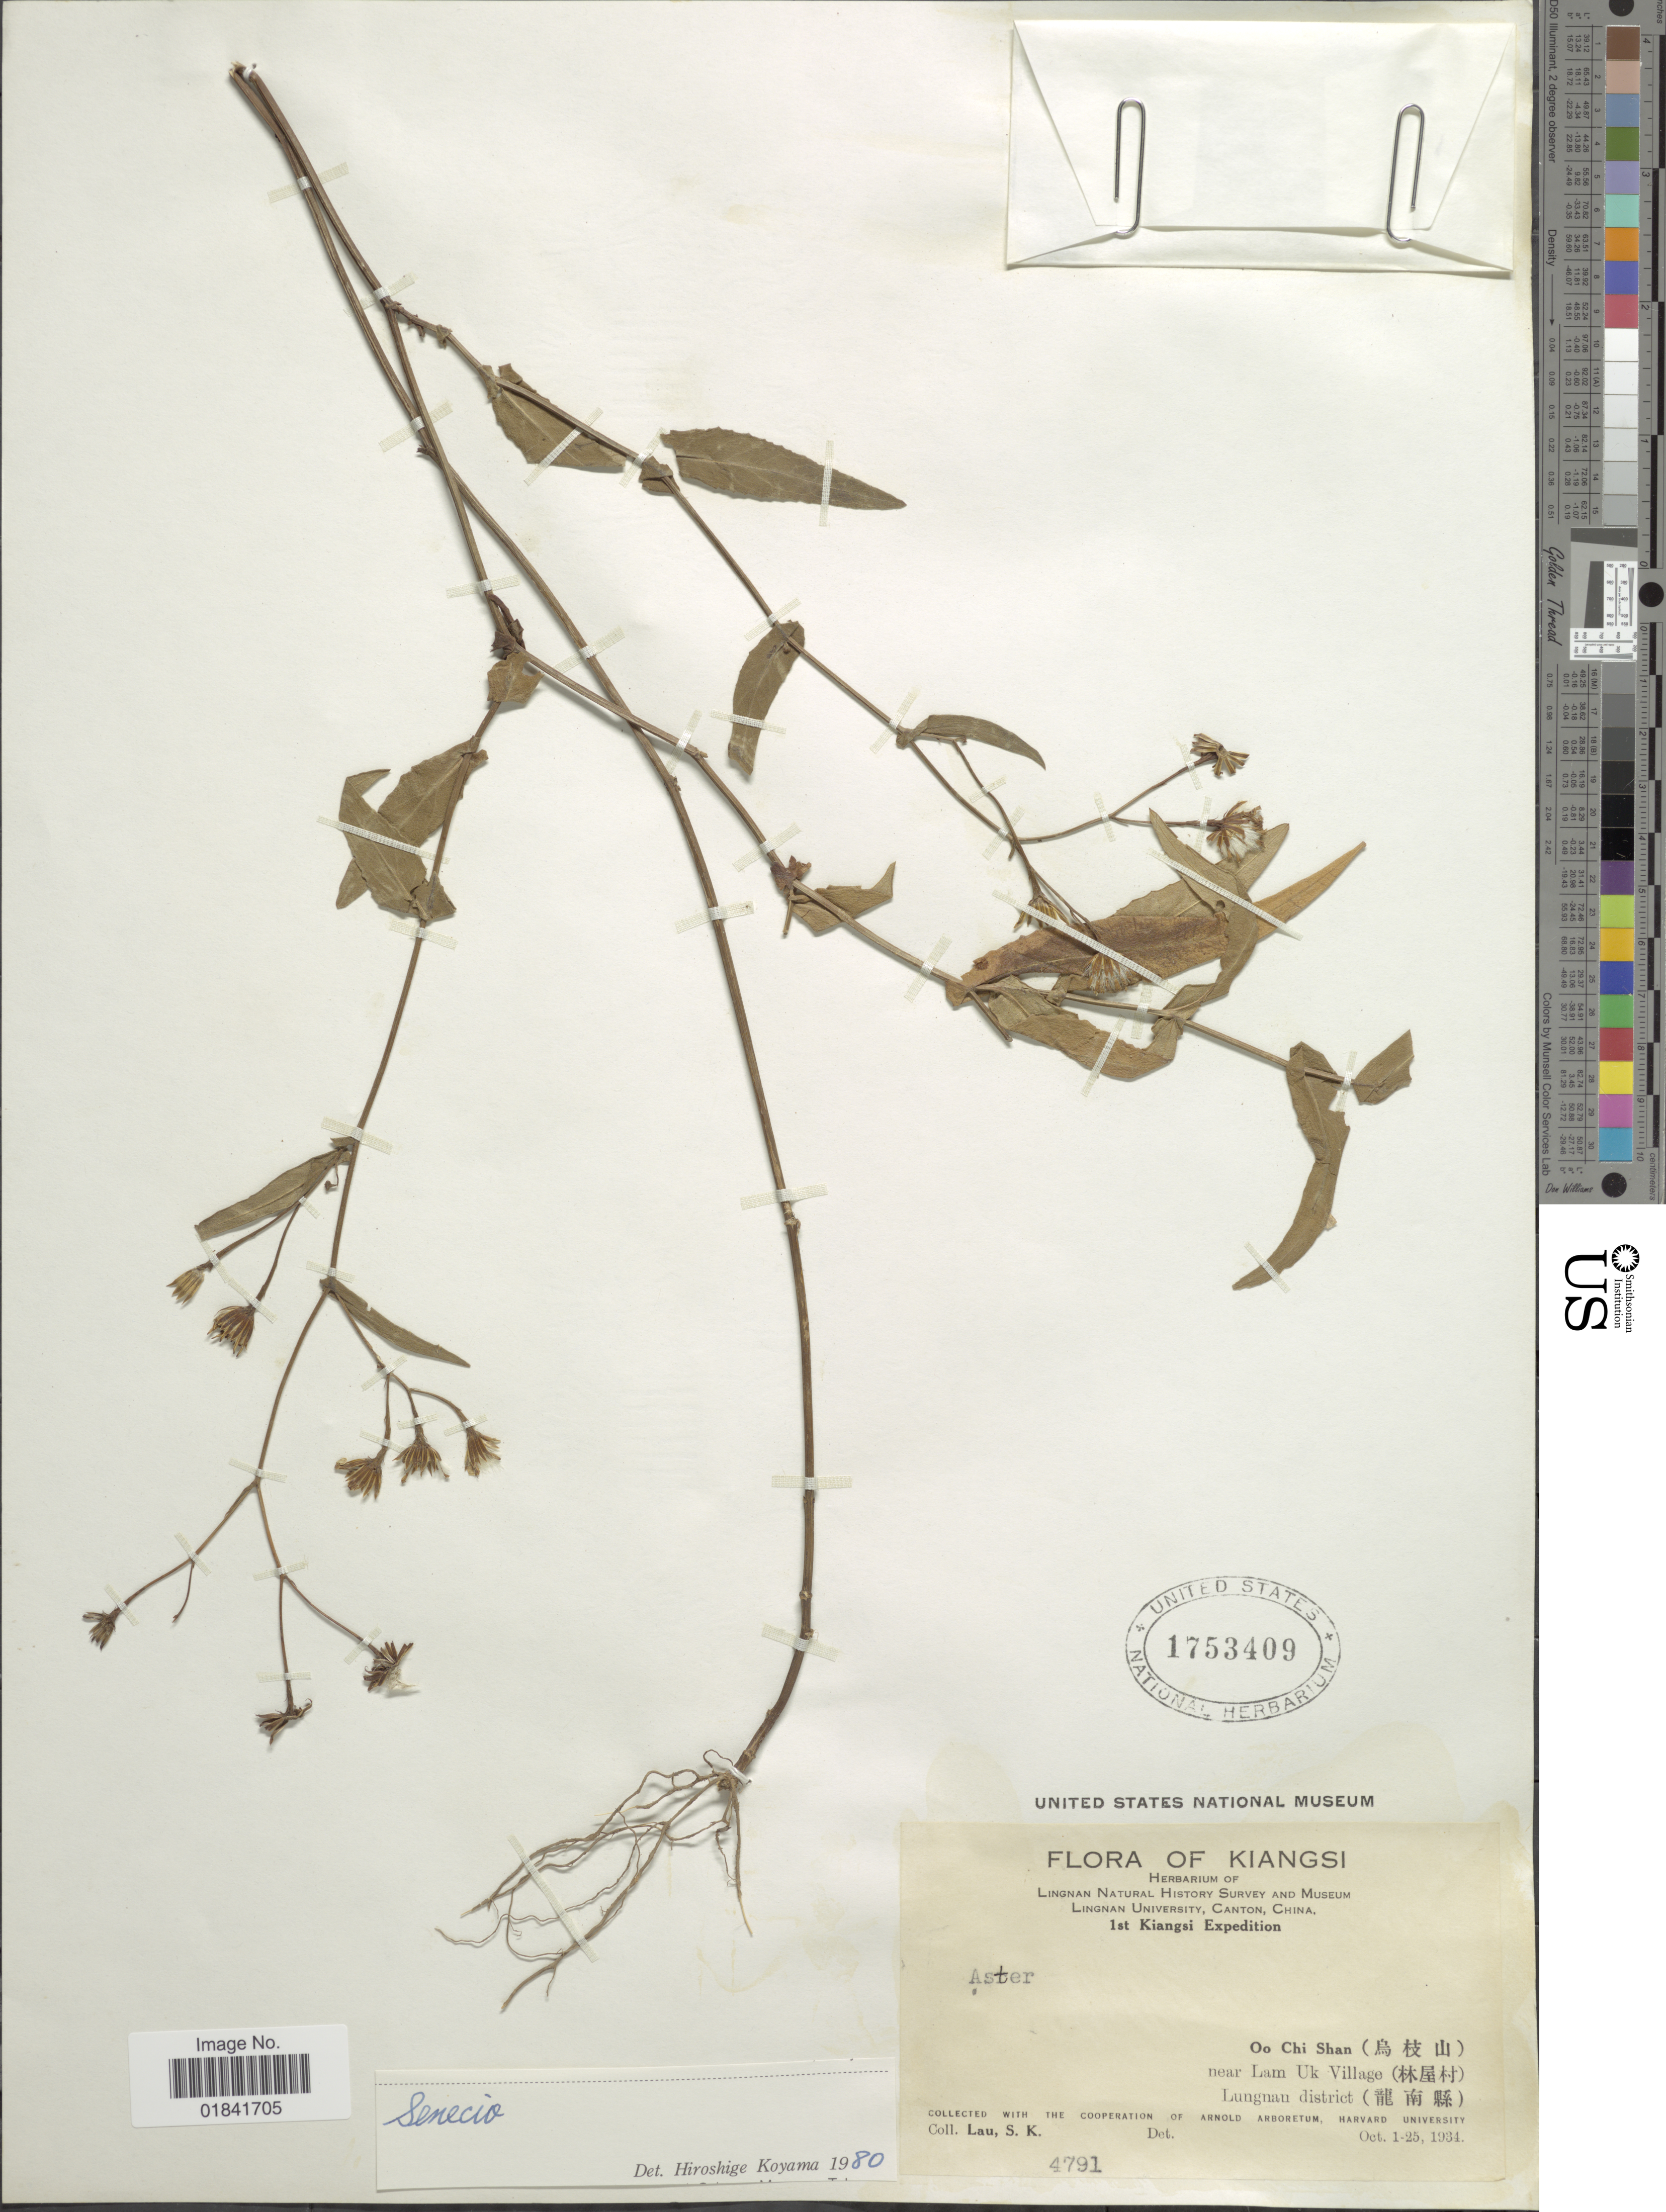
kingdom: Plantae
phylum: Tracheophyta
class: Magnoliopsida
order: Asterales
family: Asteraceae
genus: Senecio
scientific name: Senecio sp.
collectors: S. K. Lau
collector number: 4791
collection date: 1934-10-01/1934-10-25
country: China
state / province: Jiangxi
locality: Oo Chi Shan, near Lam Uk Village, Lungnan district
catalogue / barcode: US 1753409